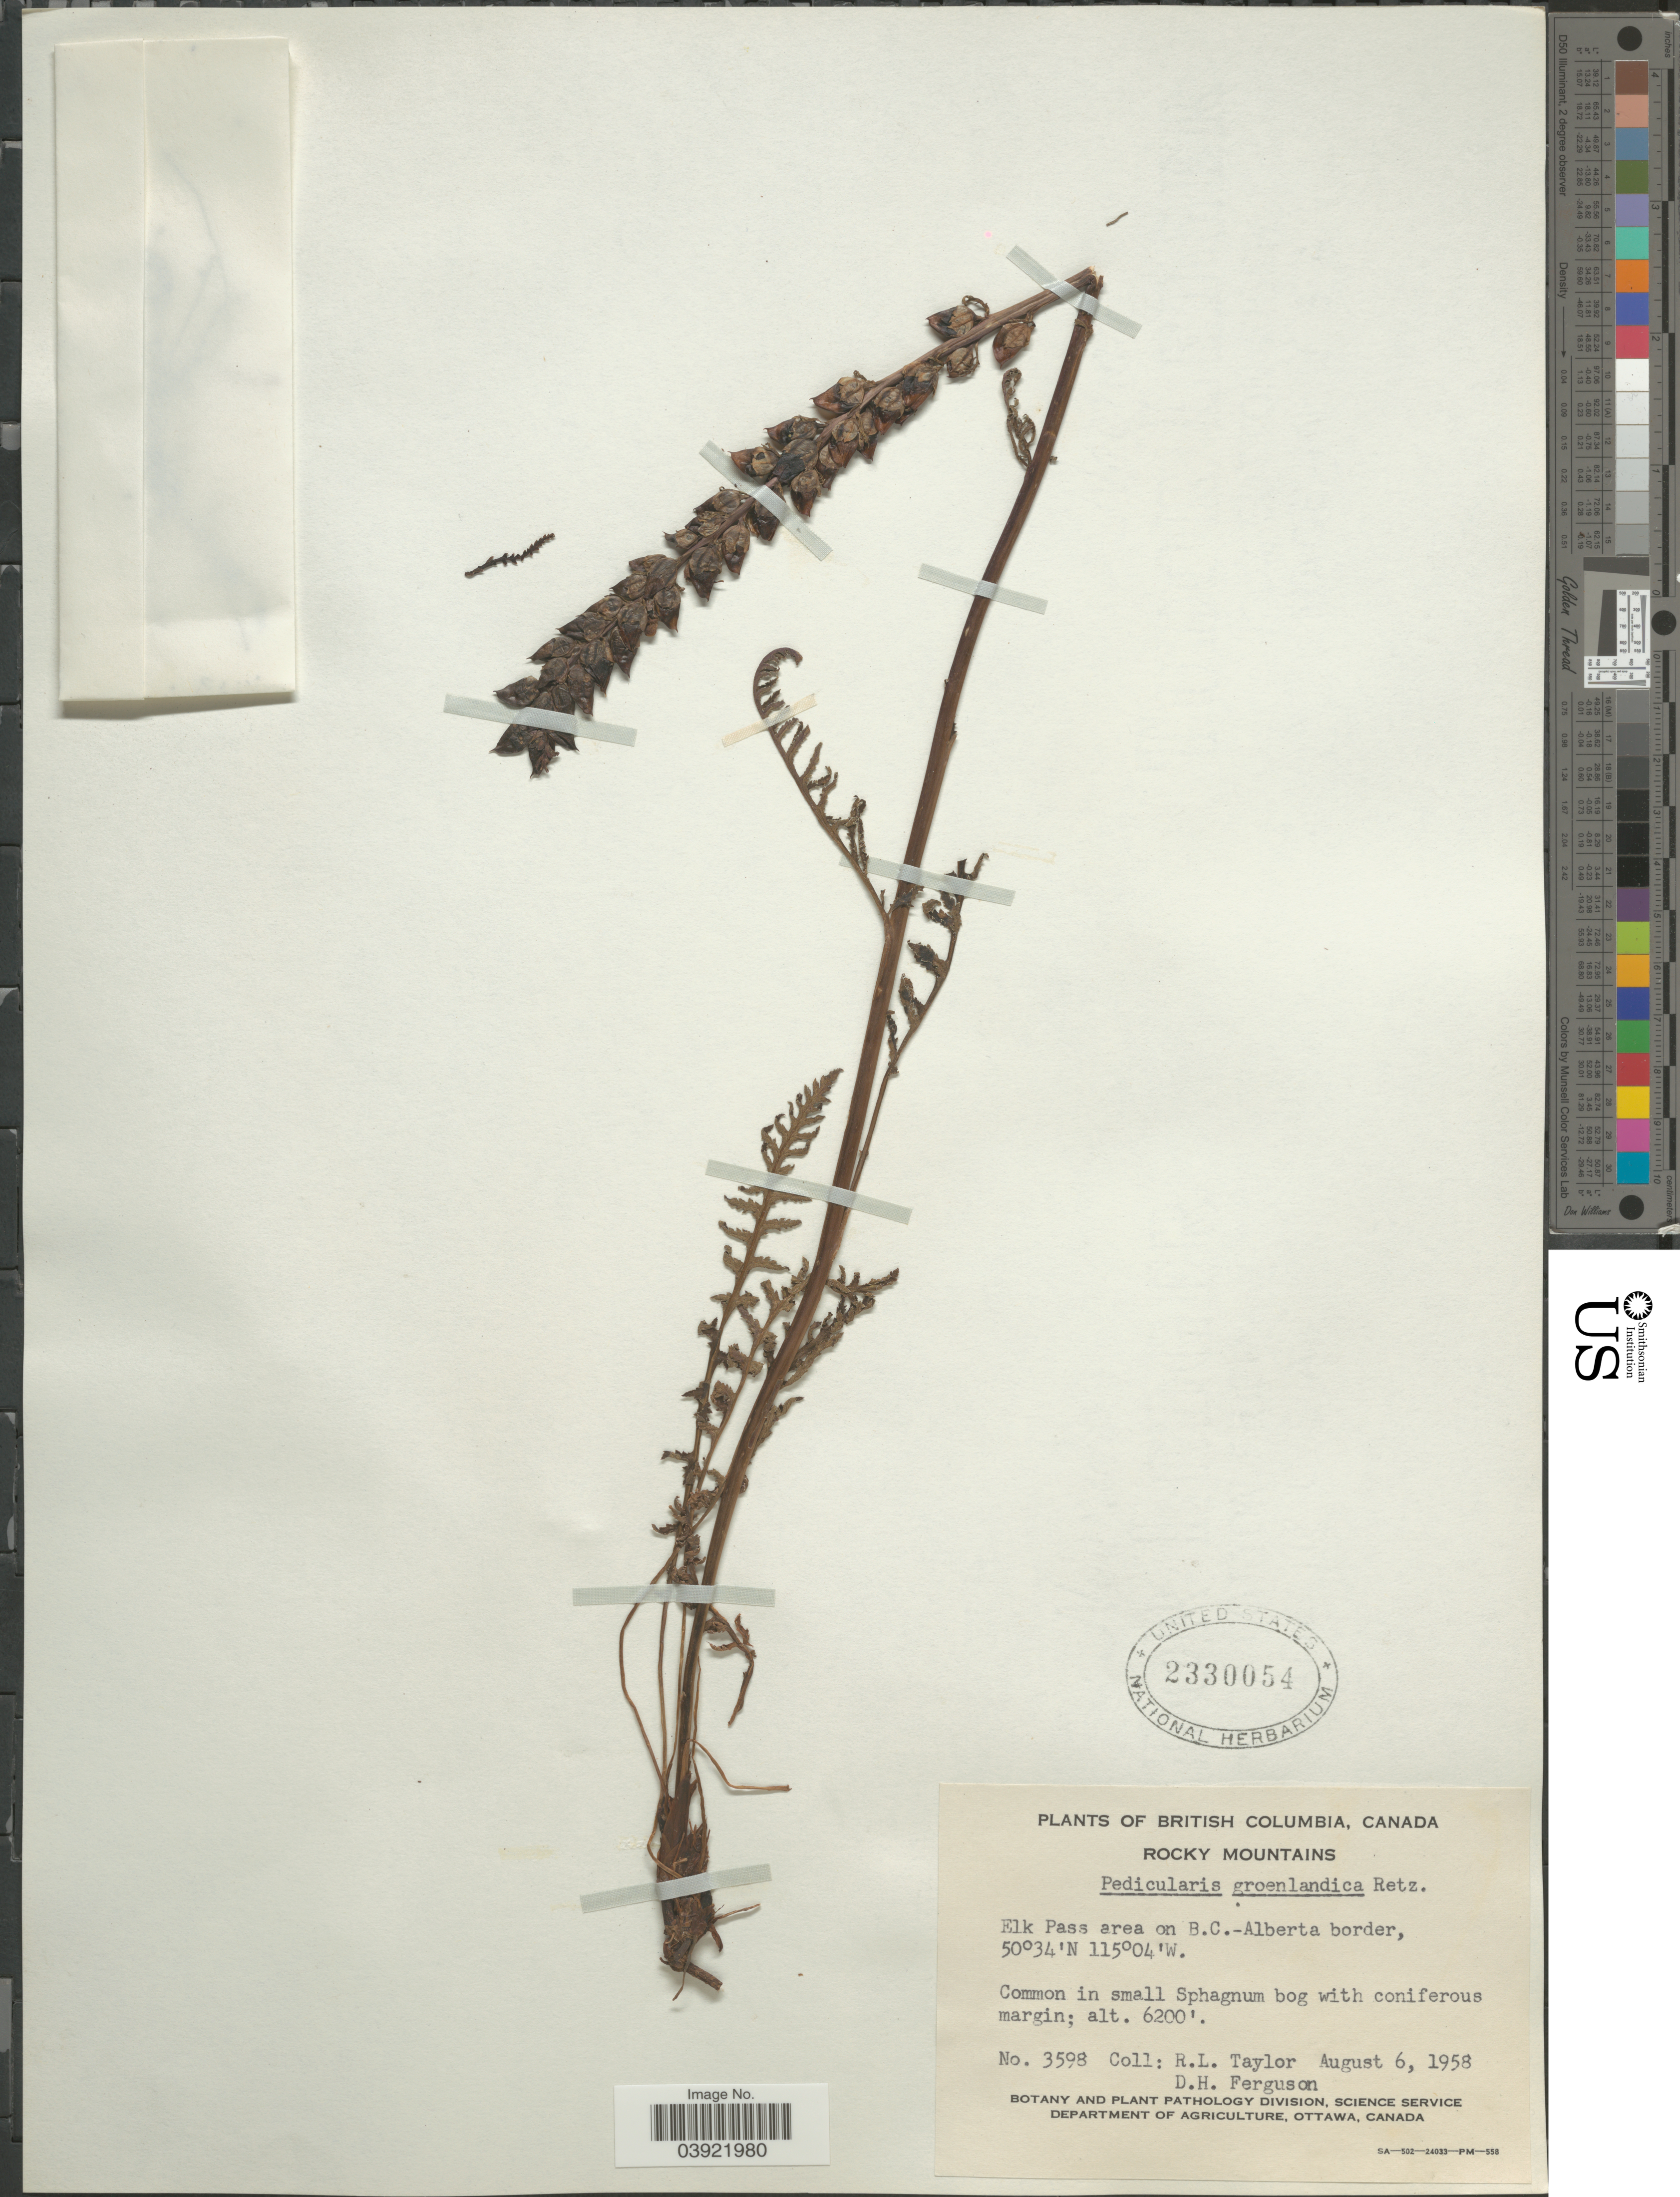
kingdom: Plantae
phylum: Tracheophyta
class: Magnoliopsida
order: Lamiales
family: Orobanchaceae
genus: Pedicularis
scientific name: Pedicularis groenlandica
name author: Retz.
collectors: R. Taylor & D. Ferguson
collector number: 3598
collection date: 1958-08-06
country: Canada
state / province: British Columbia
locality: Rocky Mountains. Elk Pass area on B.C.- Alberta border.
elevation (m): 1890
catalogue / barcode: US 2330054